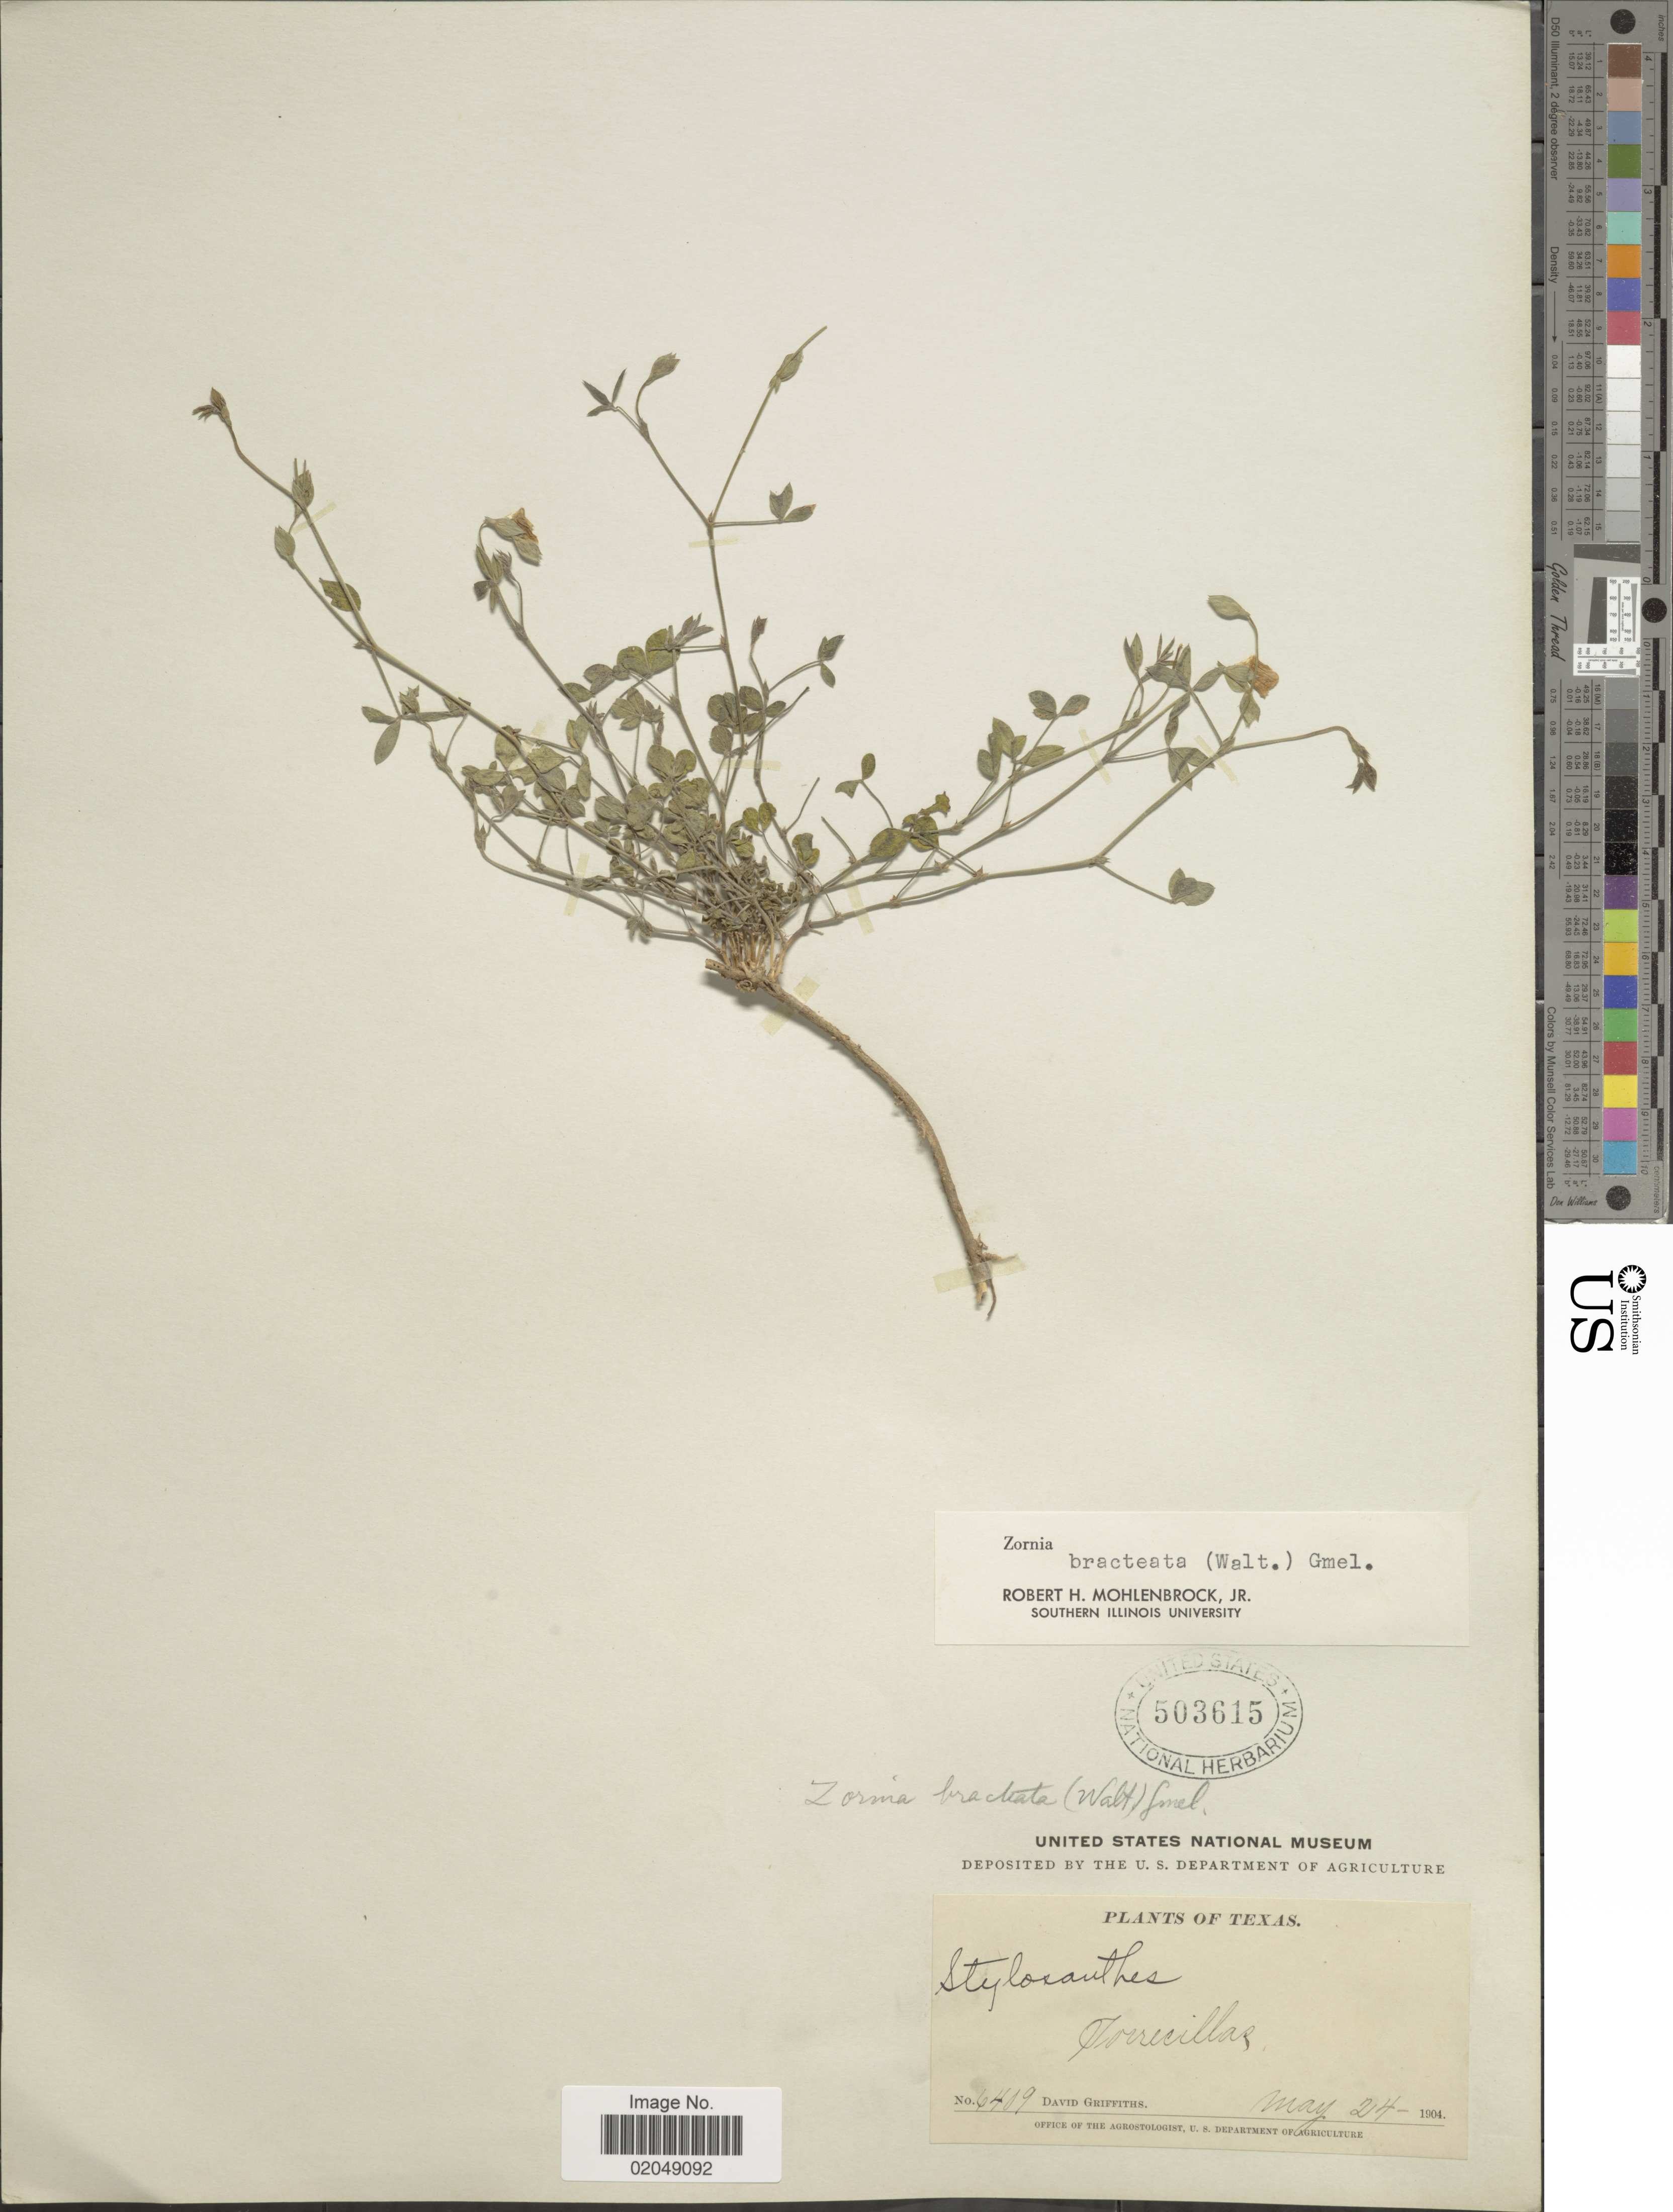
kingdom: Plantae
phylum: Tracheophyta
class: Magnoliopsida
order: Fabales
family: Fabaceae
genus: Zornia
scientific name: Zornia bracteata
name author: J.F. Gmel.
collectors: D. Griffiths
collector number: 6409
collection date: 1904-05-24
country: United States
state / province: Texas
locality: Torrecillas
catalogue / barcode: US 503615